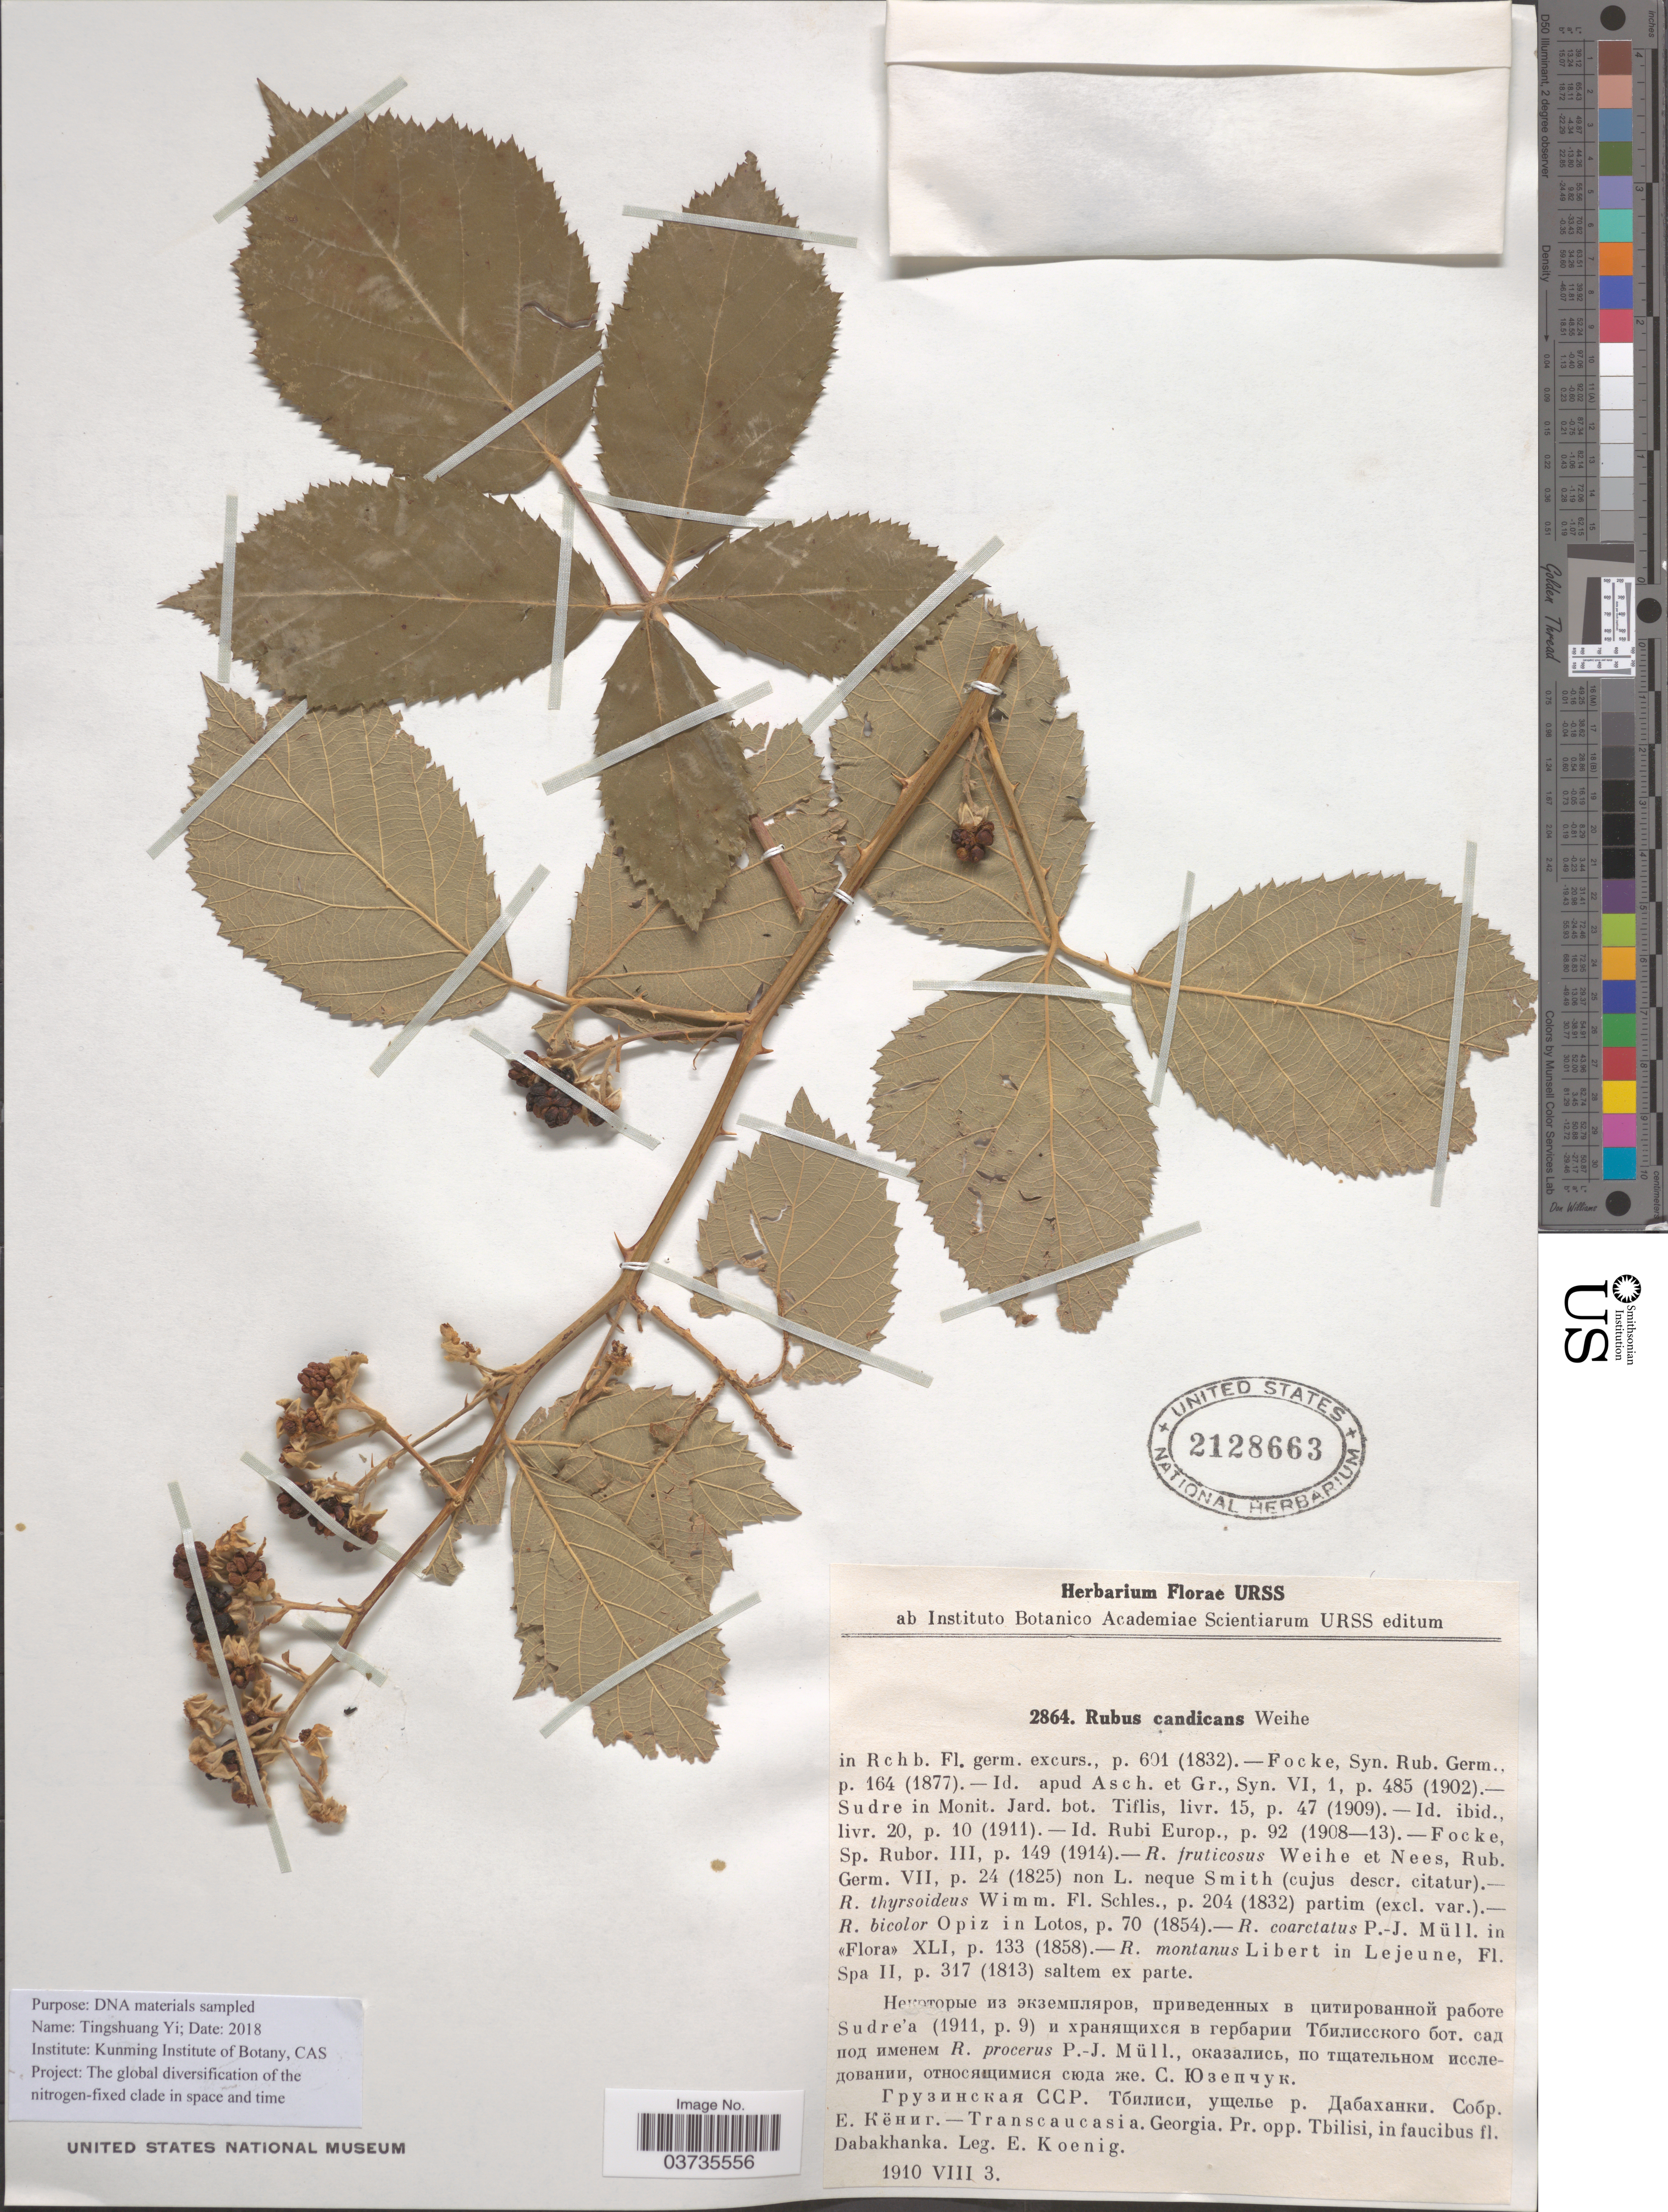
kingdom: Plantae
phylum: Tracheophyta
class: Magnoliopsida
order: Rosales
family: Rosaceae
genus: Rubus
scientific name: Rubus candicans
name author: Weihe ex Rchb.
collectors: E. Koenig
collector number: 2864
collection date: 1910-08-03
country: Georgia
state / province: Tbilisi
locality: Transcaucasia. Georgia. Pr. opp. Tbilisi, in faucibus fl. Dabakhanka.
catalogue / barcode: US 2128663